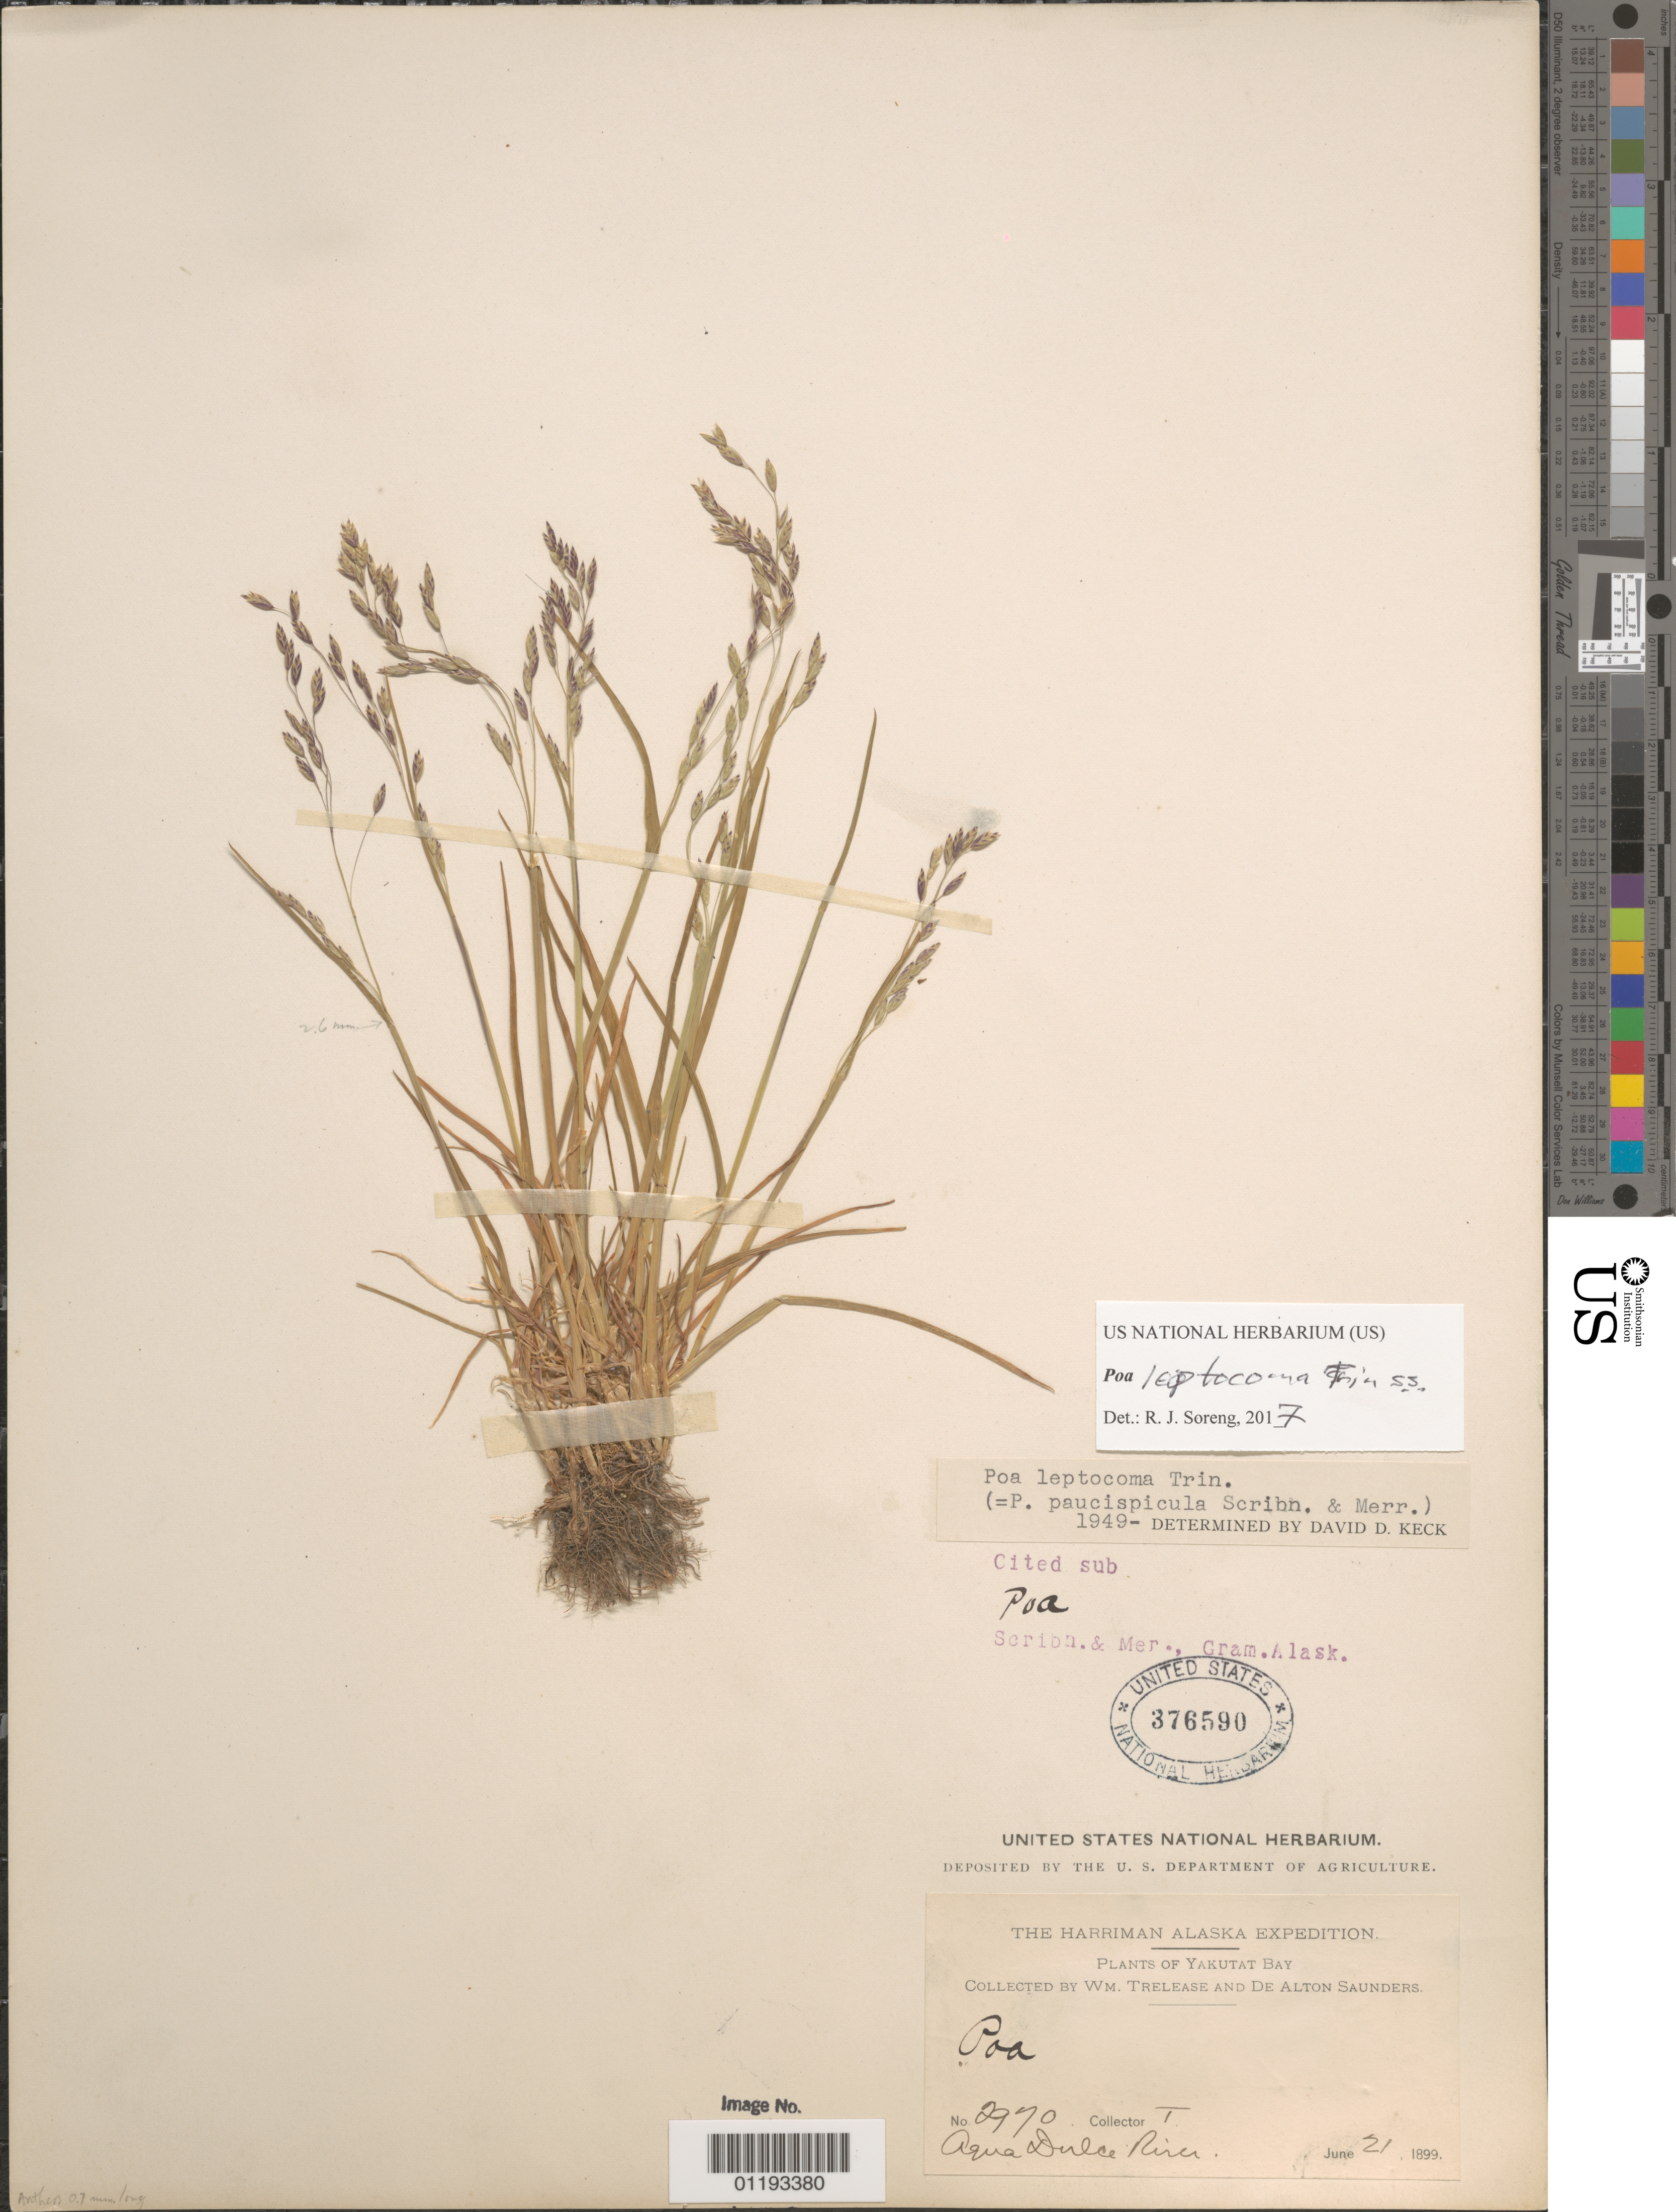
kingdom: Plantae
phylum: Tracheophyta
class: Liliopsida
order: Poales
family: Poaceae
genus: Poa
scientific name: Poa leptocoma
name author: Trin.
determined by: Soreng, Robert J., Research Associate (BOT), Smithsonian Institution - National Museum of Natural History (UNITED STATES)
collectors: W. Trelease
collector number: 2970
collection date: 1899-06-21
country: United States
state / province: Alaska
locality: Yakutat Bay, Aqua Dulce River.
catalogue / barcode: US 376590